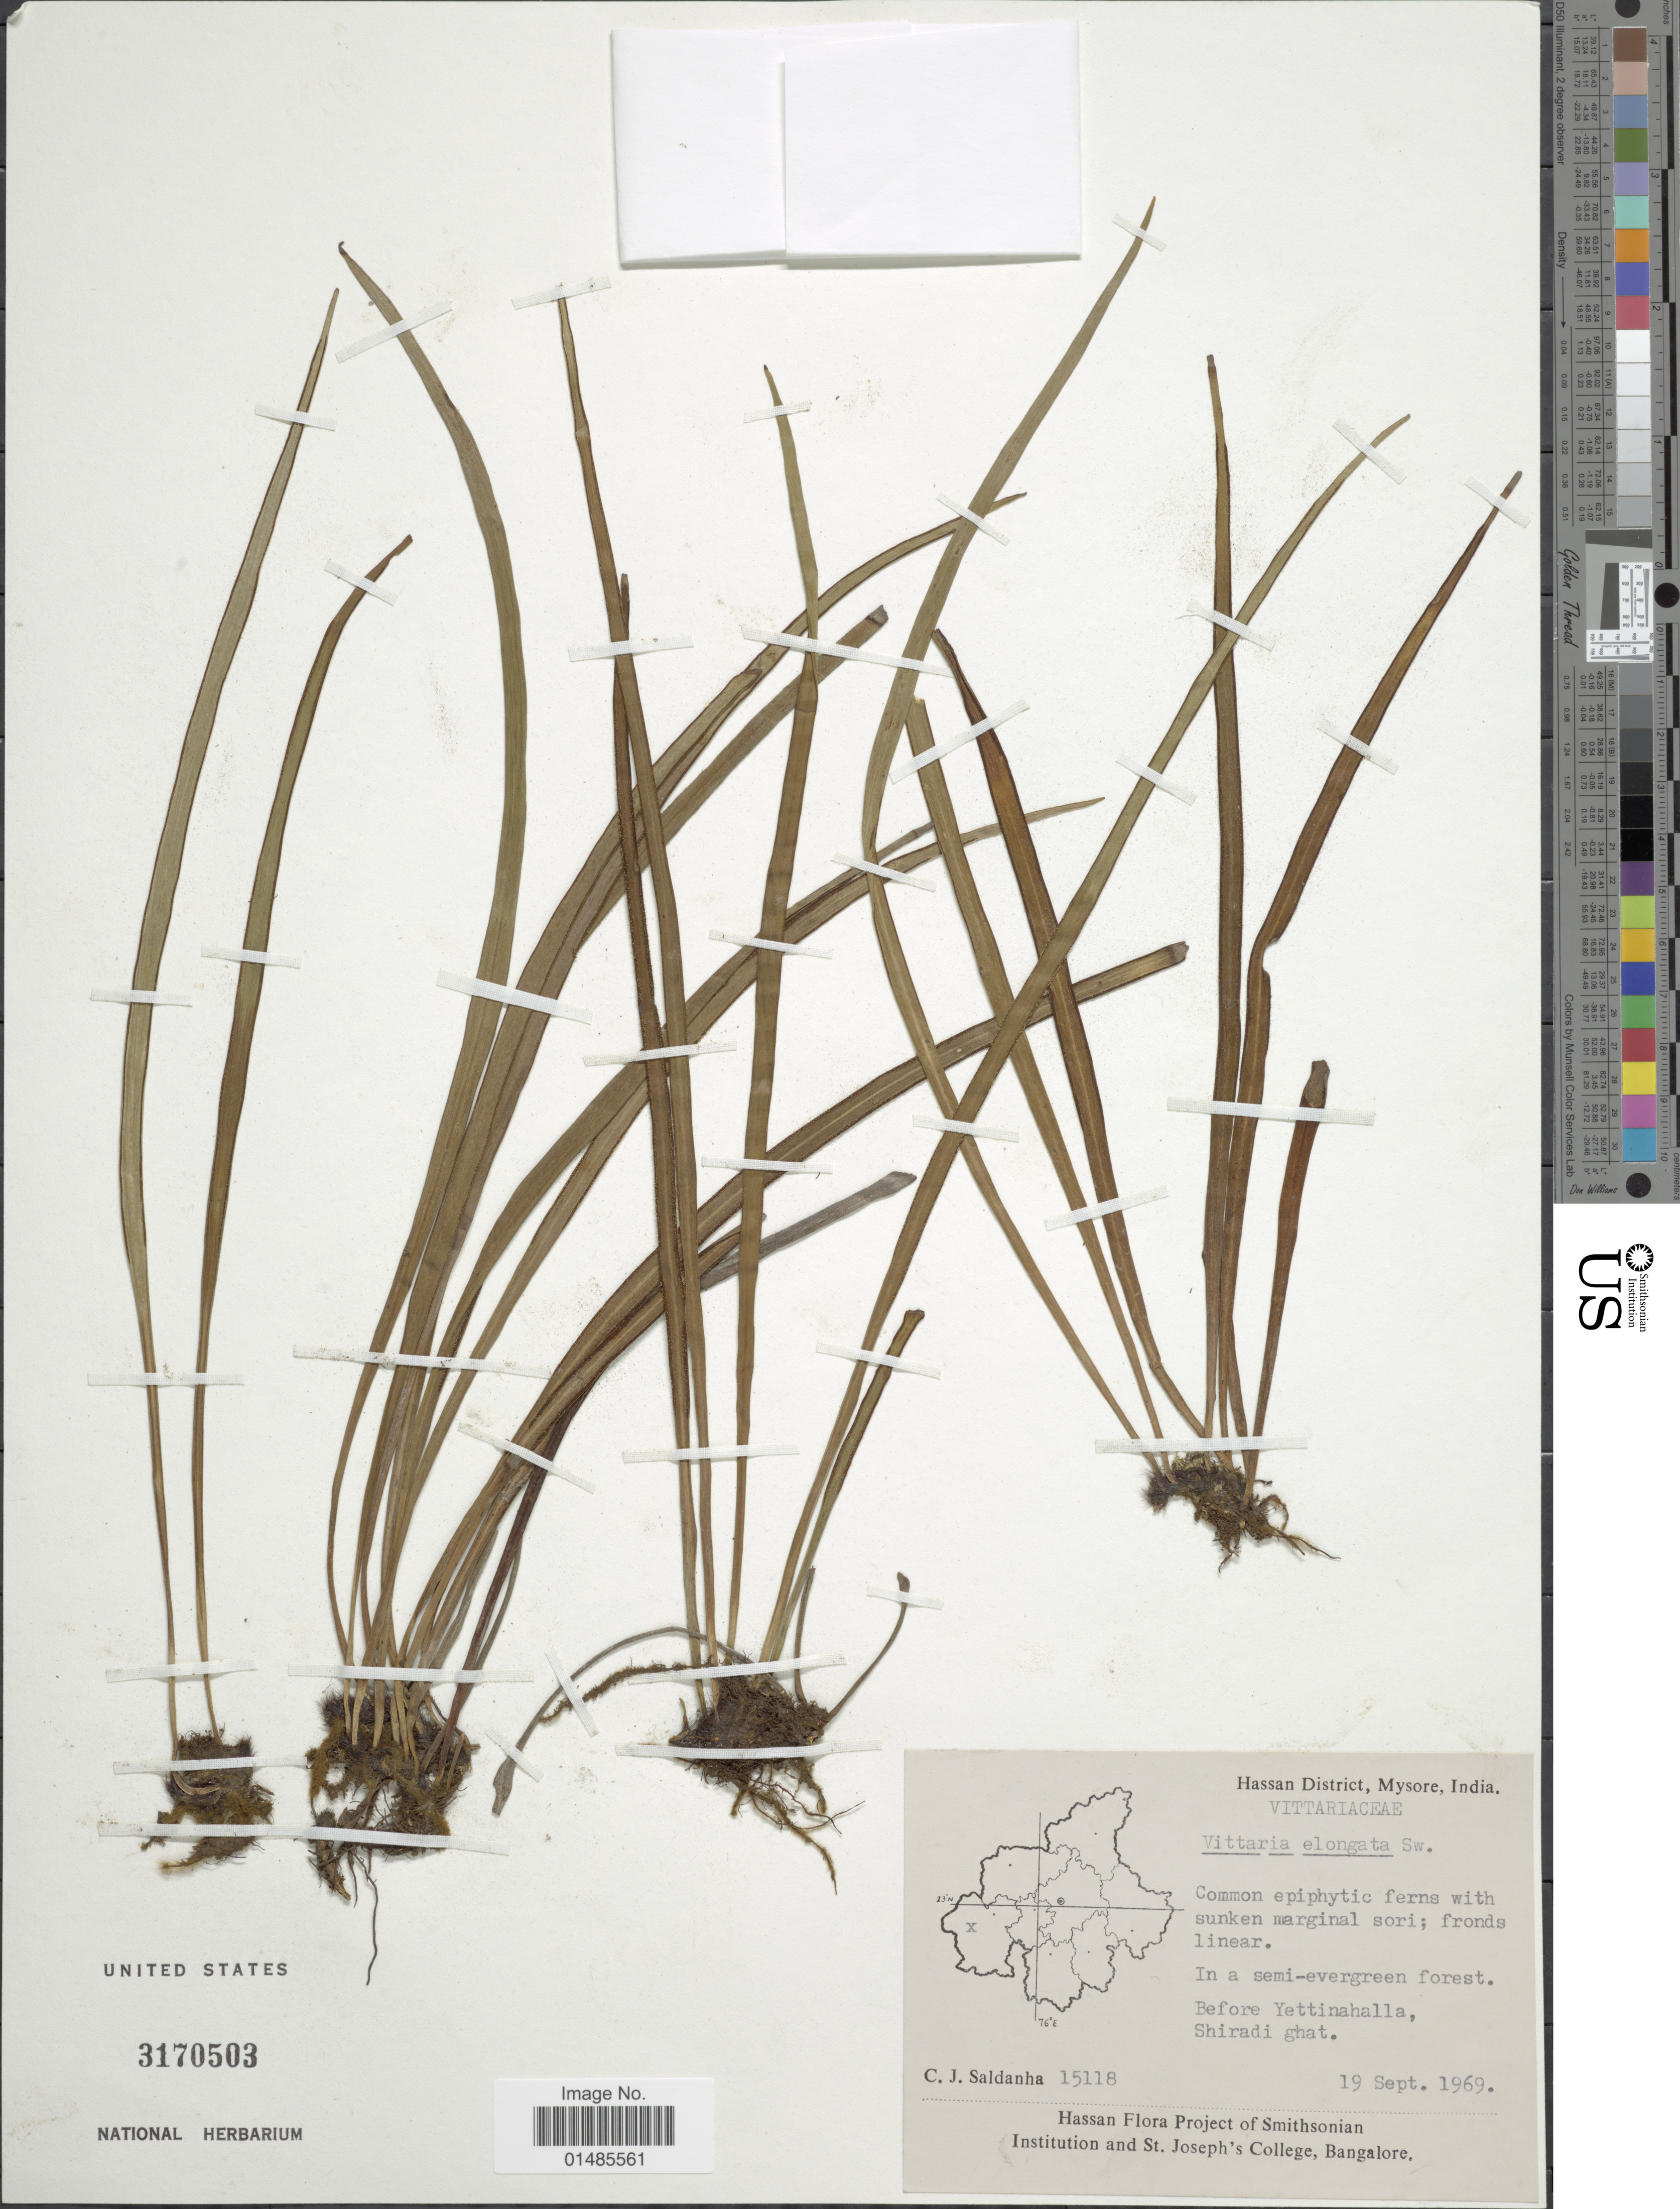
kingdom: Plantae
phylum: Tracheophyta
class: Polypodiopsida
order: Polypodiales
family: Pteridaceae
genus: Haplopteris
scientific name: Haplopteris elongata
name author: (Sw.) Crane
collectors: C. J. Saldanha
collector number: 15118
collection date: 1969-09-19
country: India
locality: Hassan District, Mysore. Before Yettinahalla, Shiradi ghat.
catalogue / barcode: US 3170503